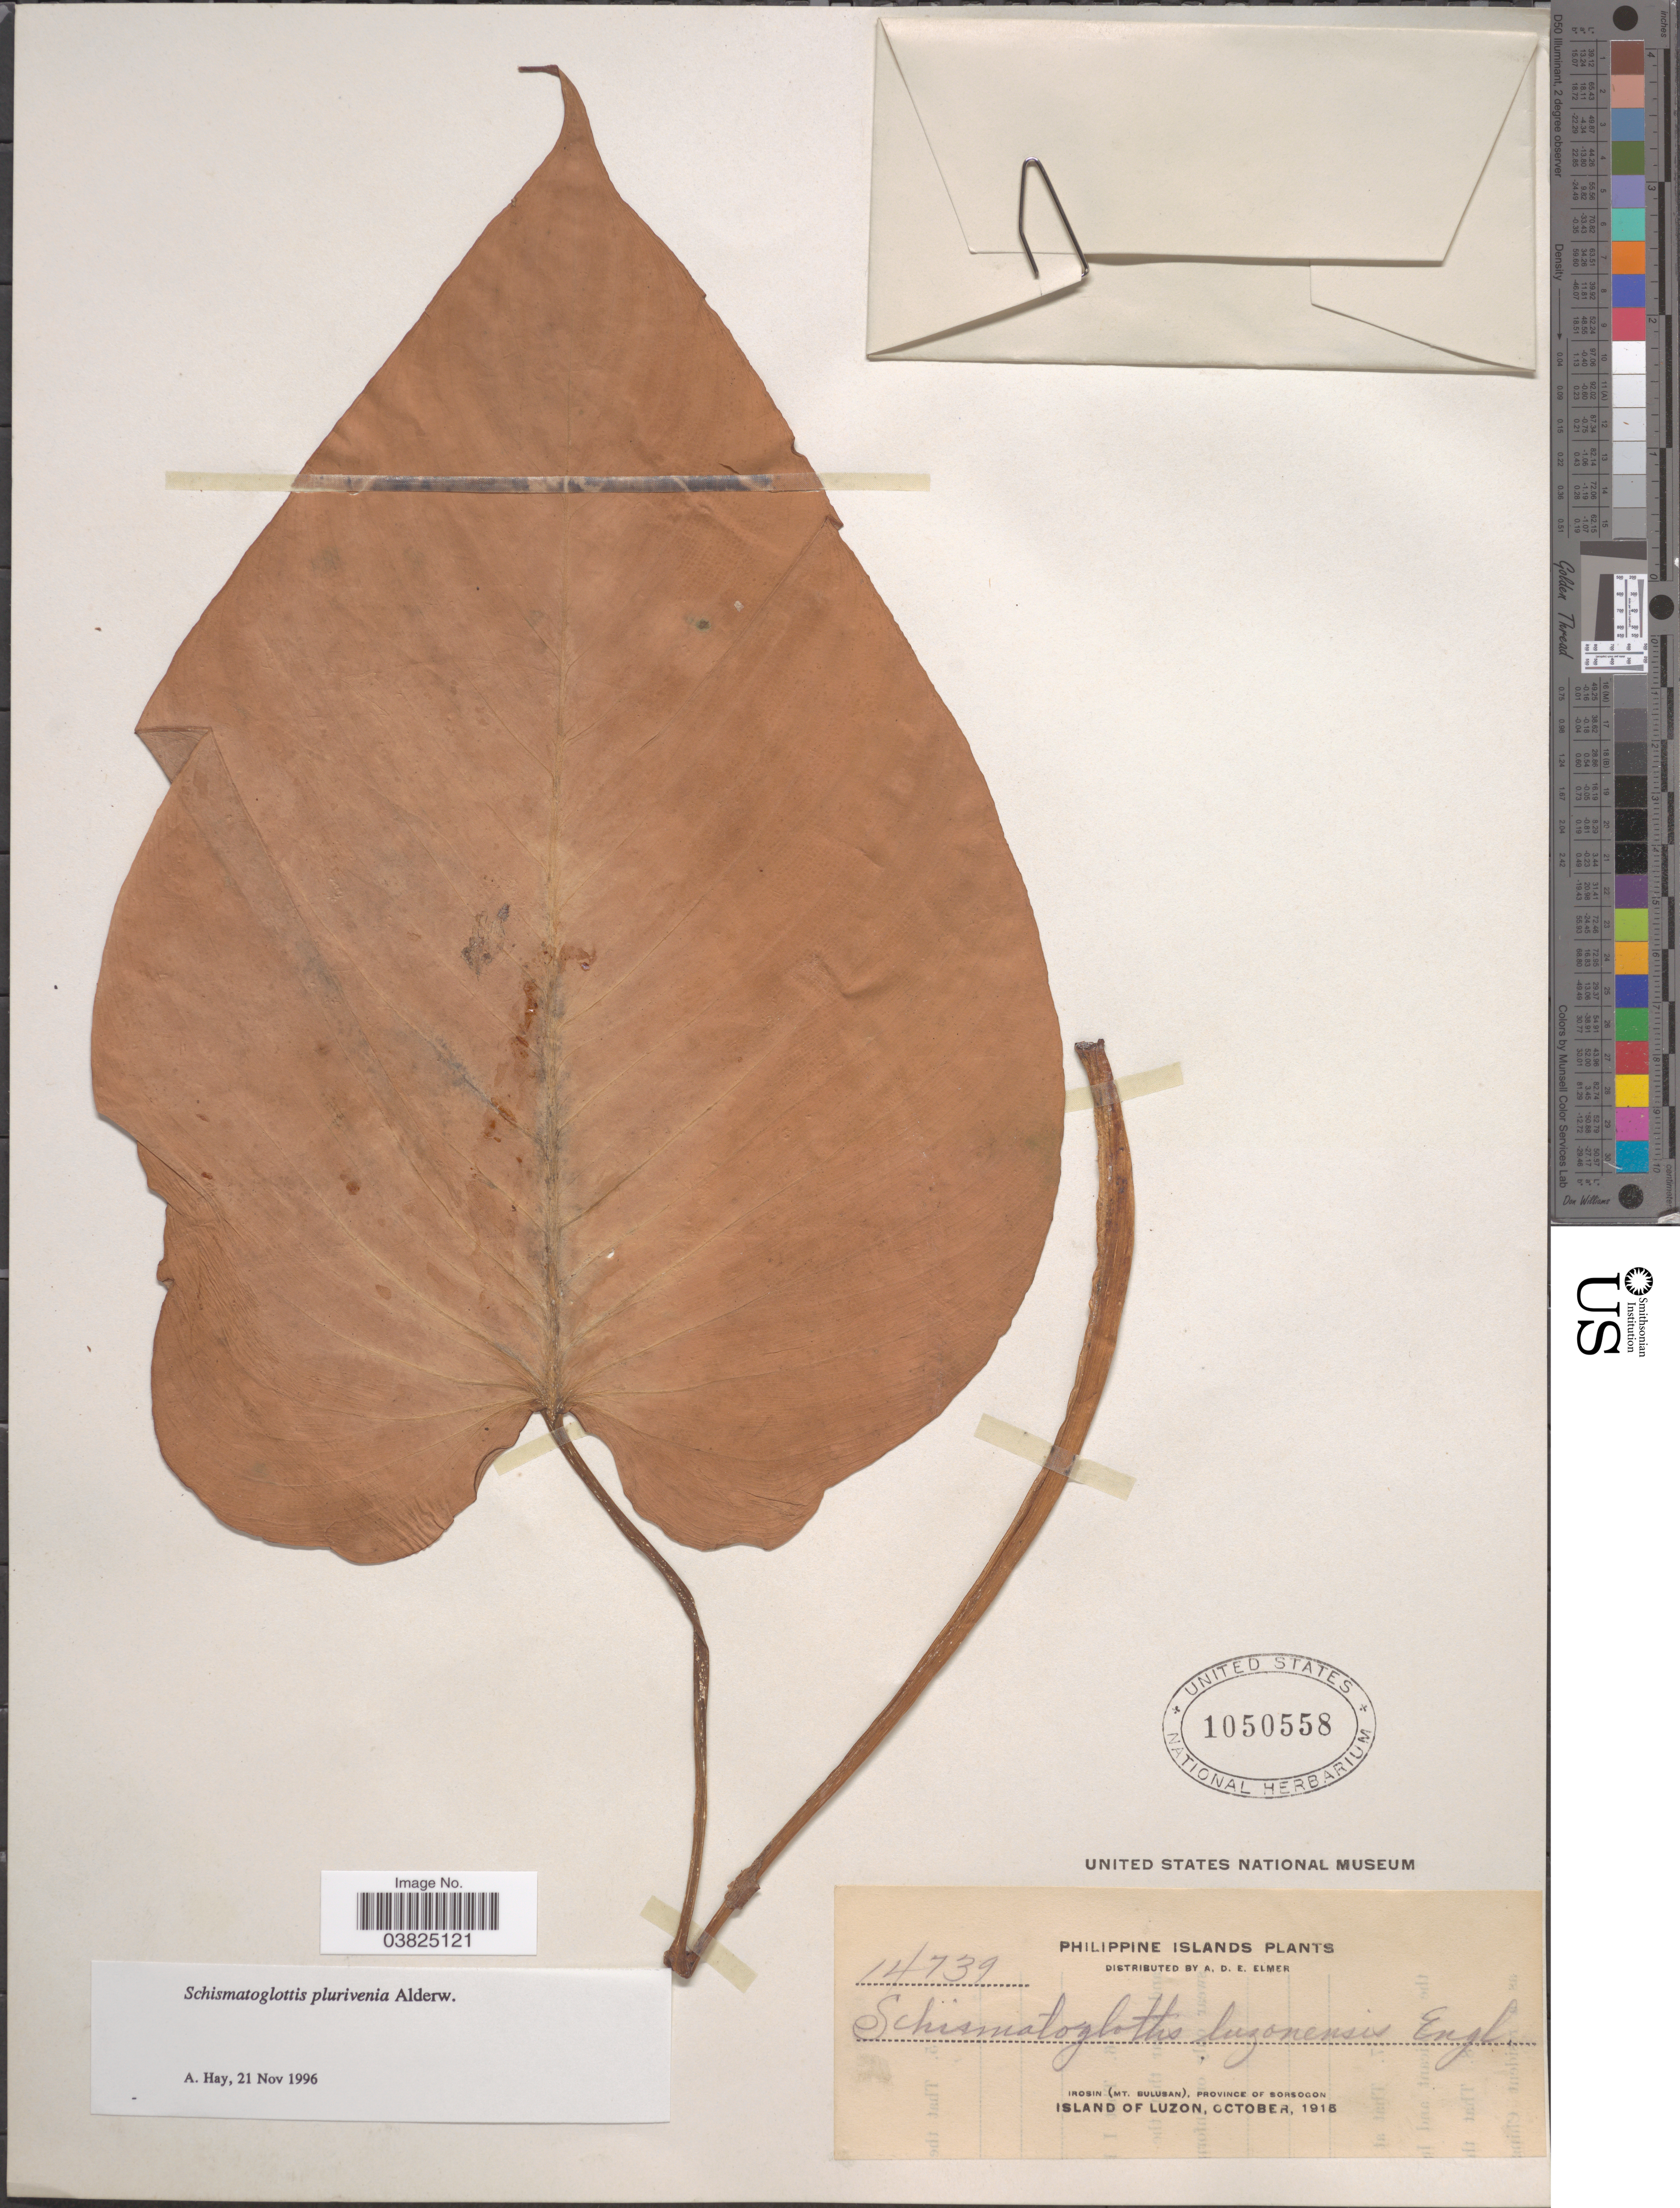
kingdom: Plantae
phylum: Tracheophyta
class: Liliopsida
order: Alismatales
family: Araceae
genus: Schismatoglottis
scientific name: Schismatoglottis plurivenia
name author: Alderw.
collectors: A. D. E. Elmer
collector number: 14739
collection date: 1915-10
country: Philippines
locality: Irosin (Mt. Bulusan), Province of Sorsogon. Island of Luzon.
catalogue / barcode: US 1050558